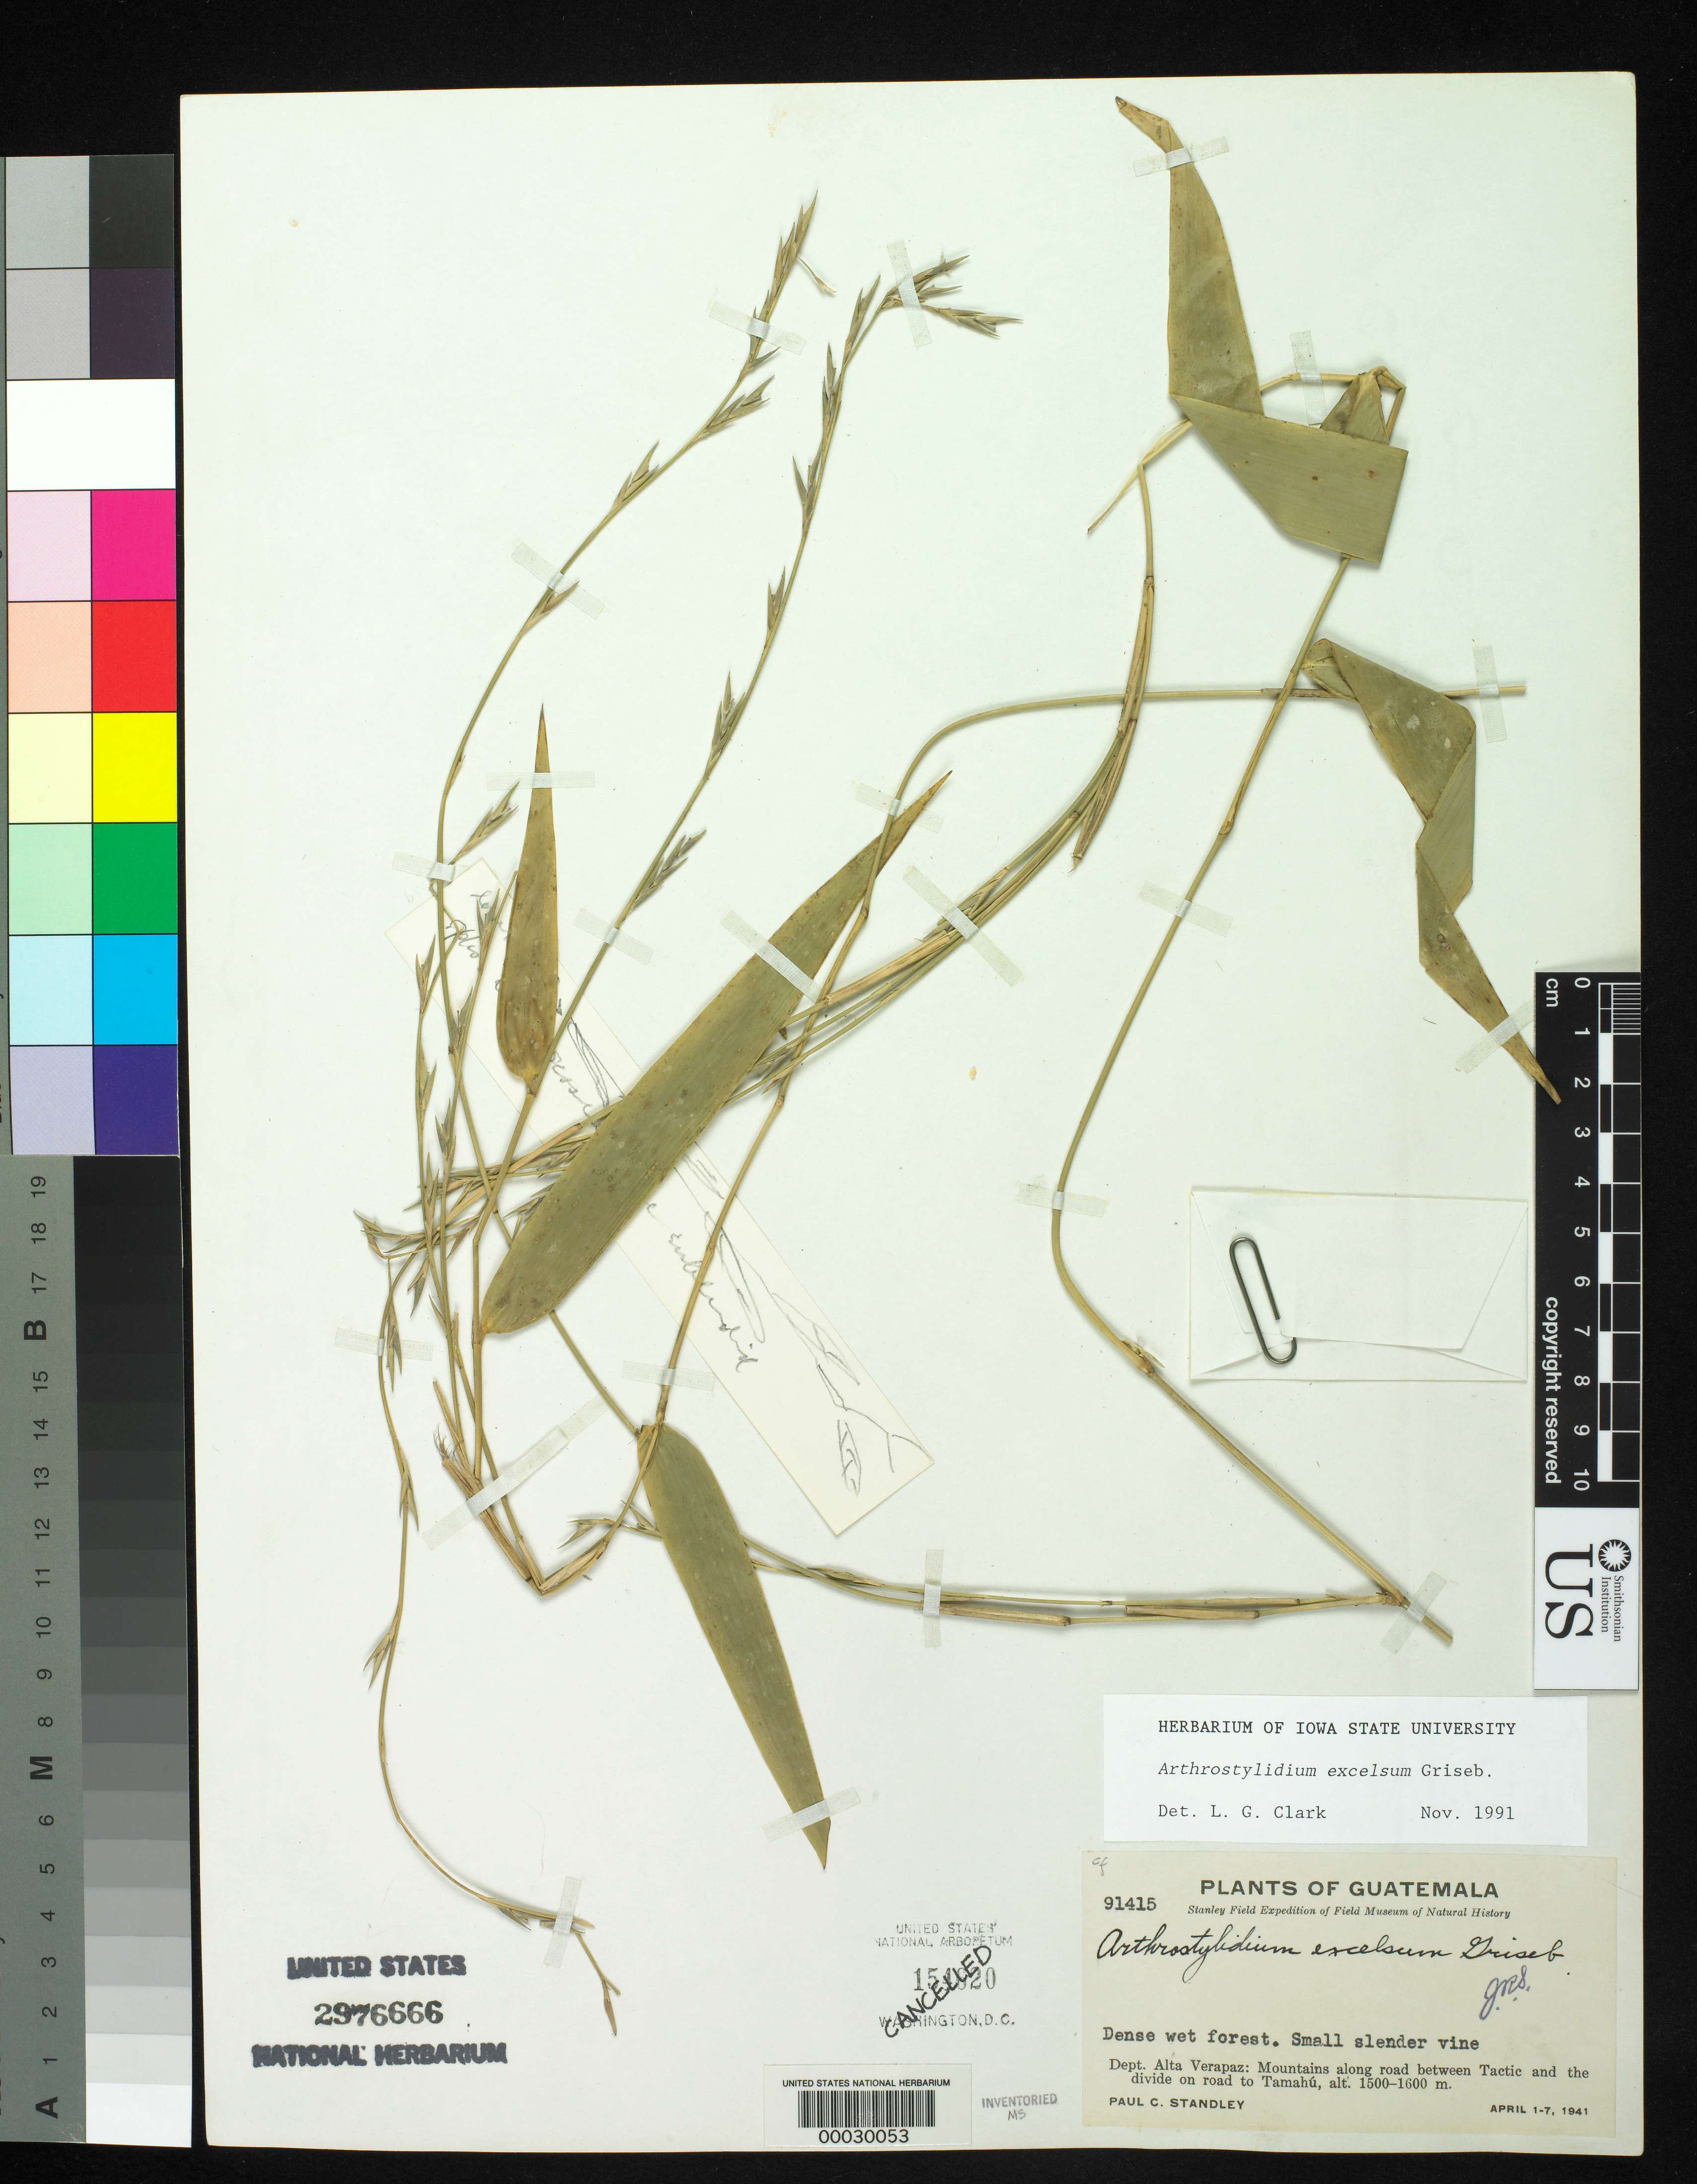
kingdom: Plantae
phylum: Tracheophyta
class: Liliopsida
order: Poales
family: Poaceae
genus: Arthrostylidium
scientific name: Arthrostylidium excelsum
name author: Griseb.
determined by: Clark, Lynn G., (ISC), Iowa State University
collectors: P. C. Standley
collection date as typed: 01 Apr 1941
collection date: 1941-04-01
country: Guatemala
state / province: Alta Verapaz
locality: Tamahu, Tactic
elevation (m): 1500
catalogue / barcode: US 2976666